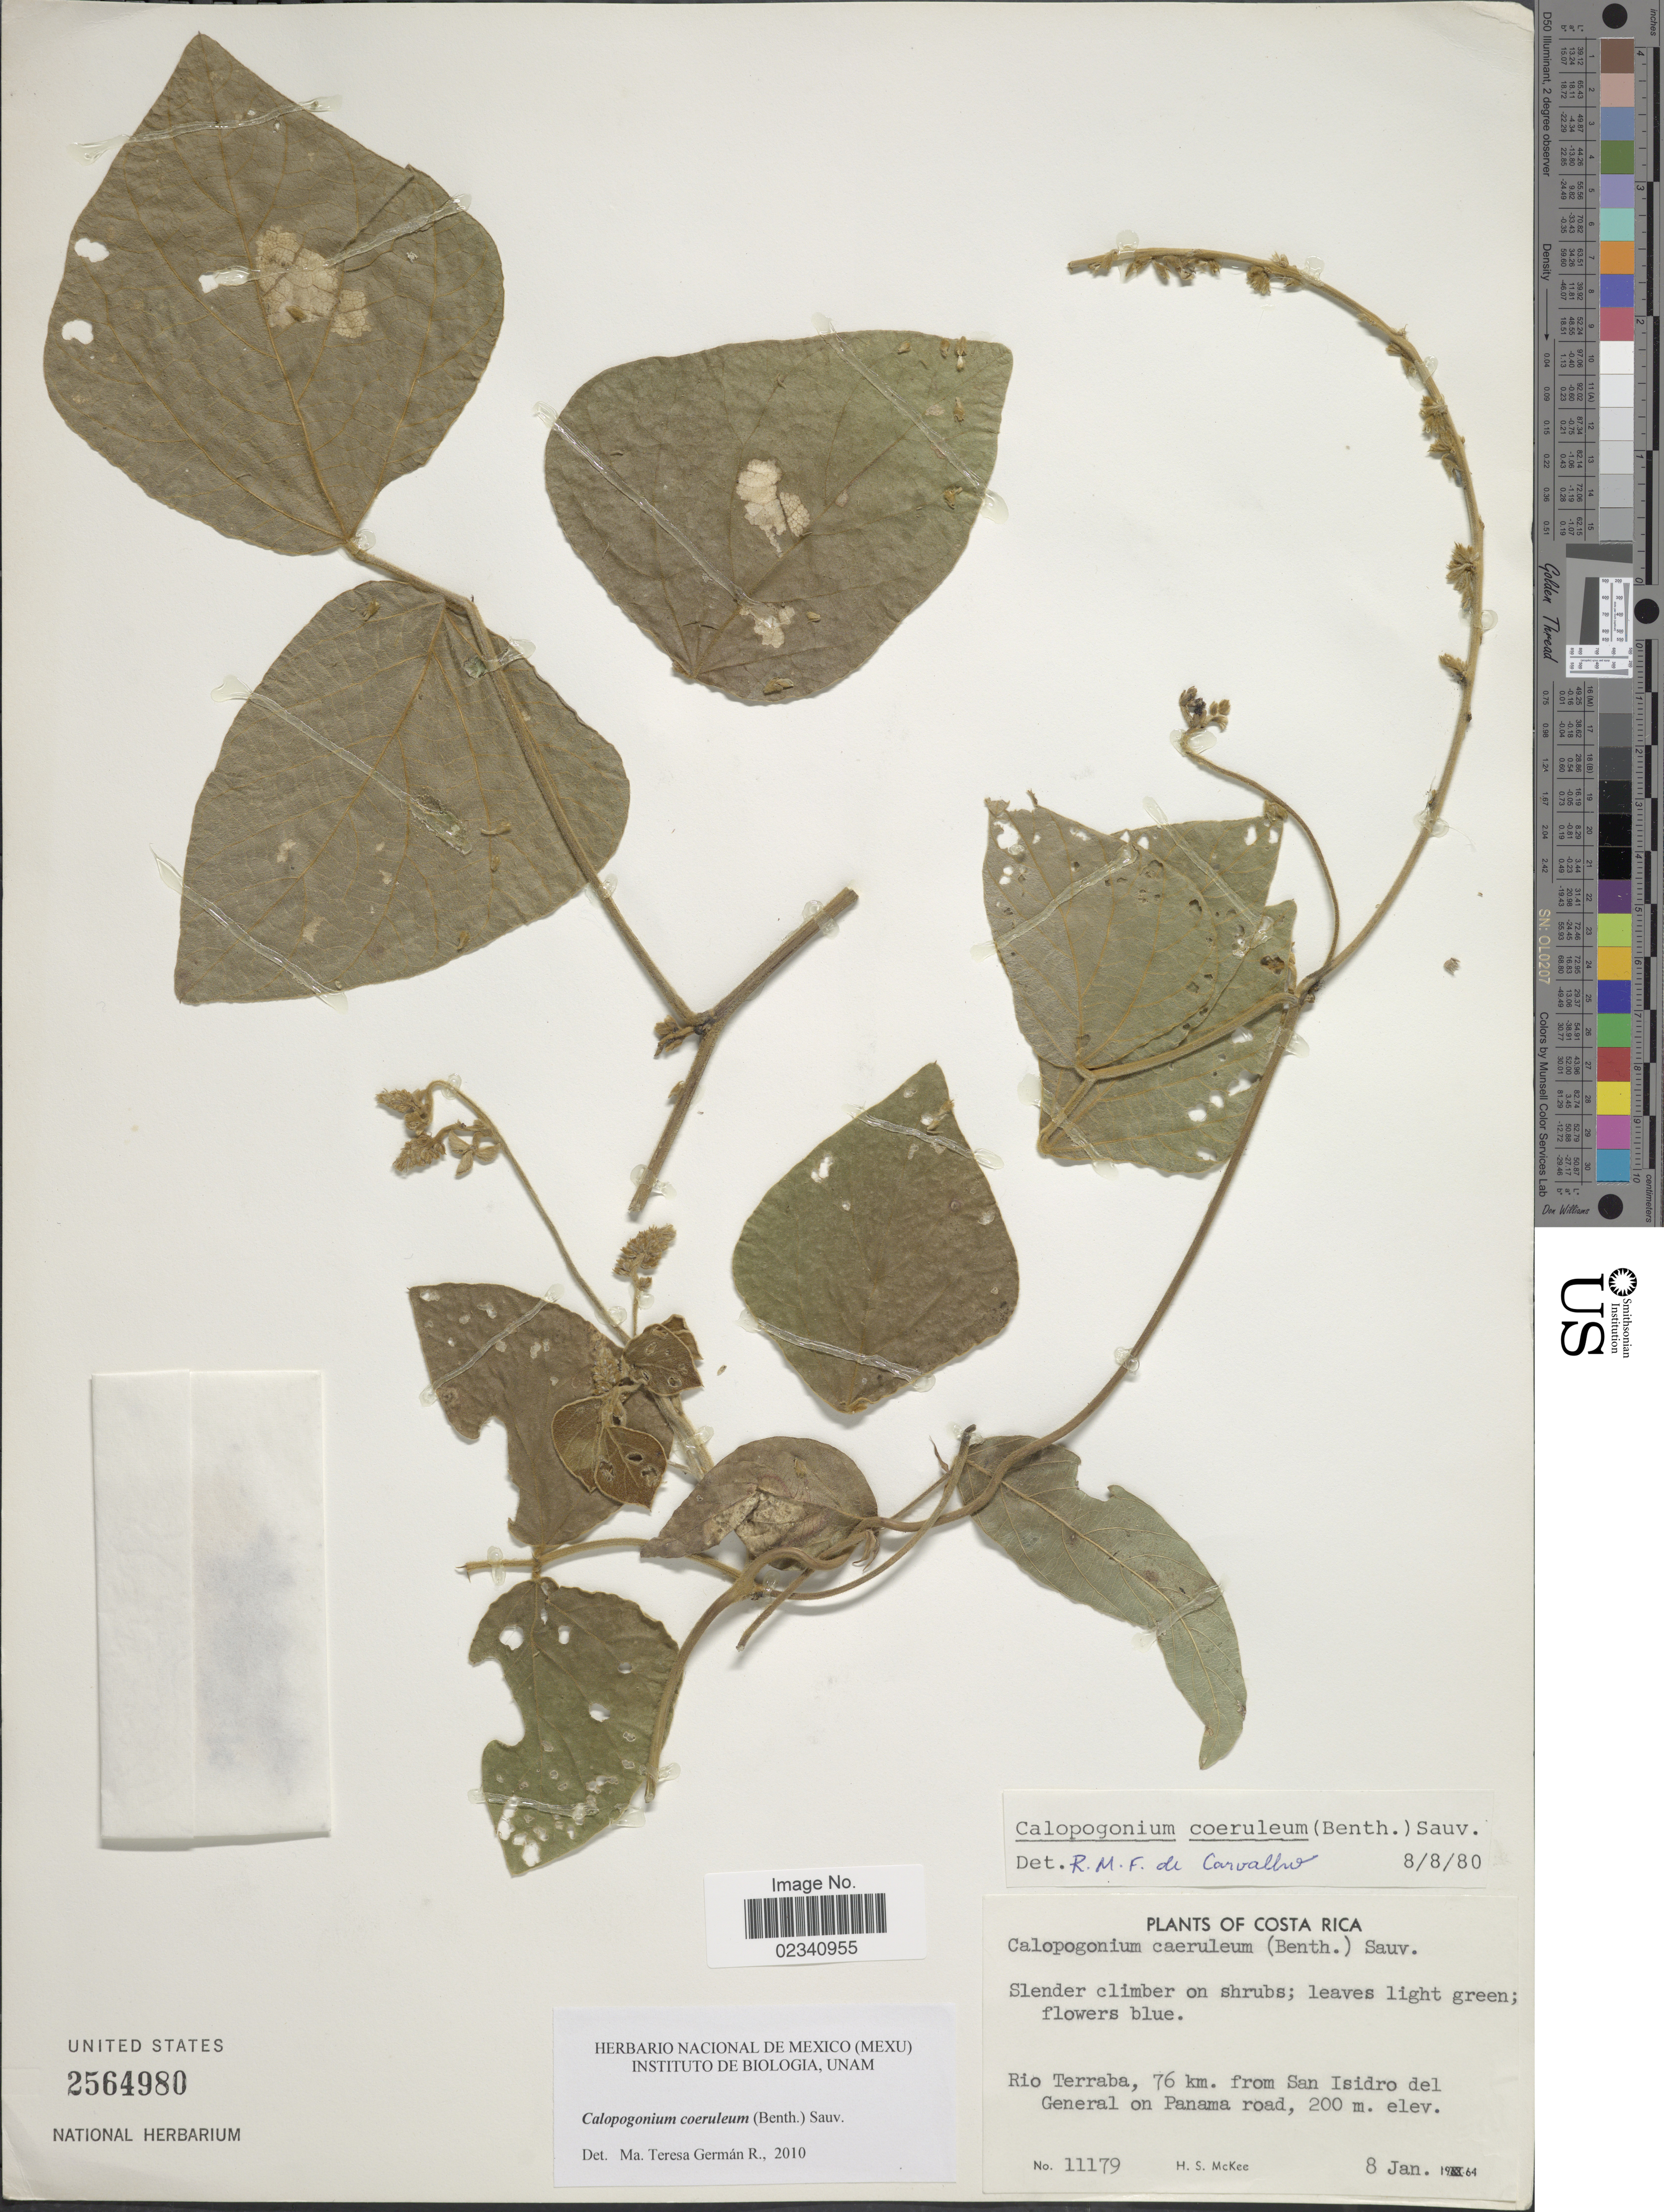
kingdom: Plantae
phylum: Tracheophyta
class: Magnoliopsida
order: Fabales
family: Fabaceae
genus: Calopogonium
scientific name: Calopogonium caeruleum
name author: (Benth.) C. Wright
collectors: H. S. McKee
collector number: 11179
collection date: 1964-11-08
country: Costa Rica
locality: Rio Terraba, 76 km. from San Isidoro del General on Panama road.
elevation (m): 200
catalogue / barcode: US 256480